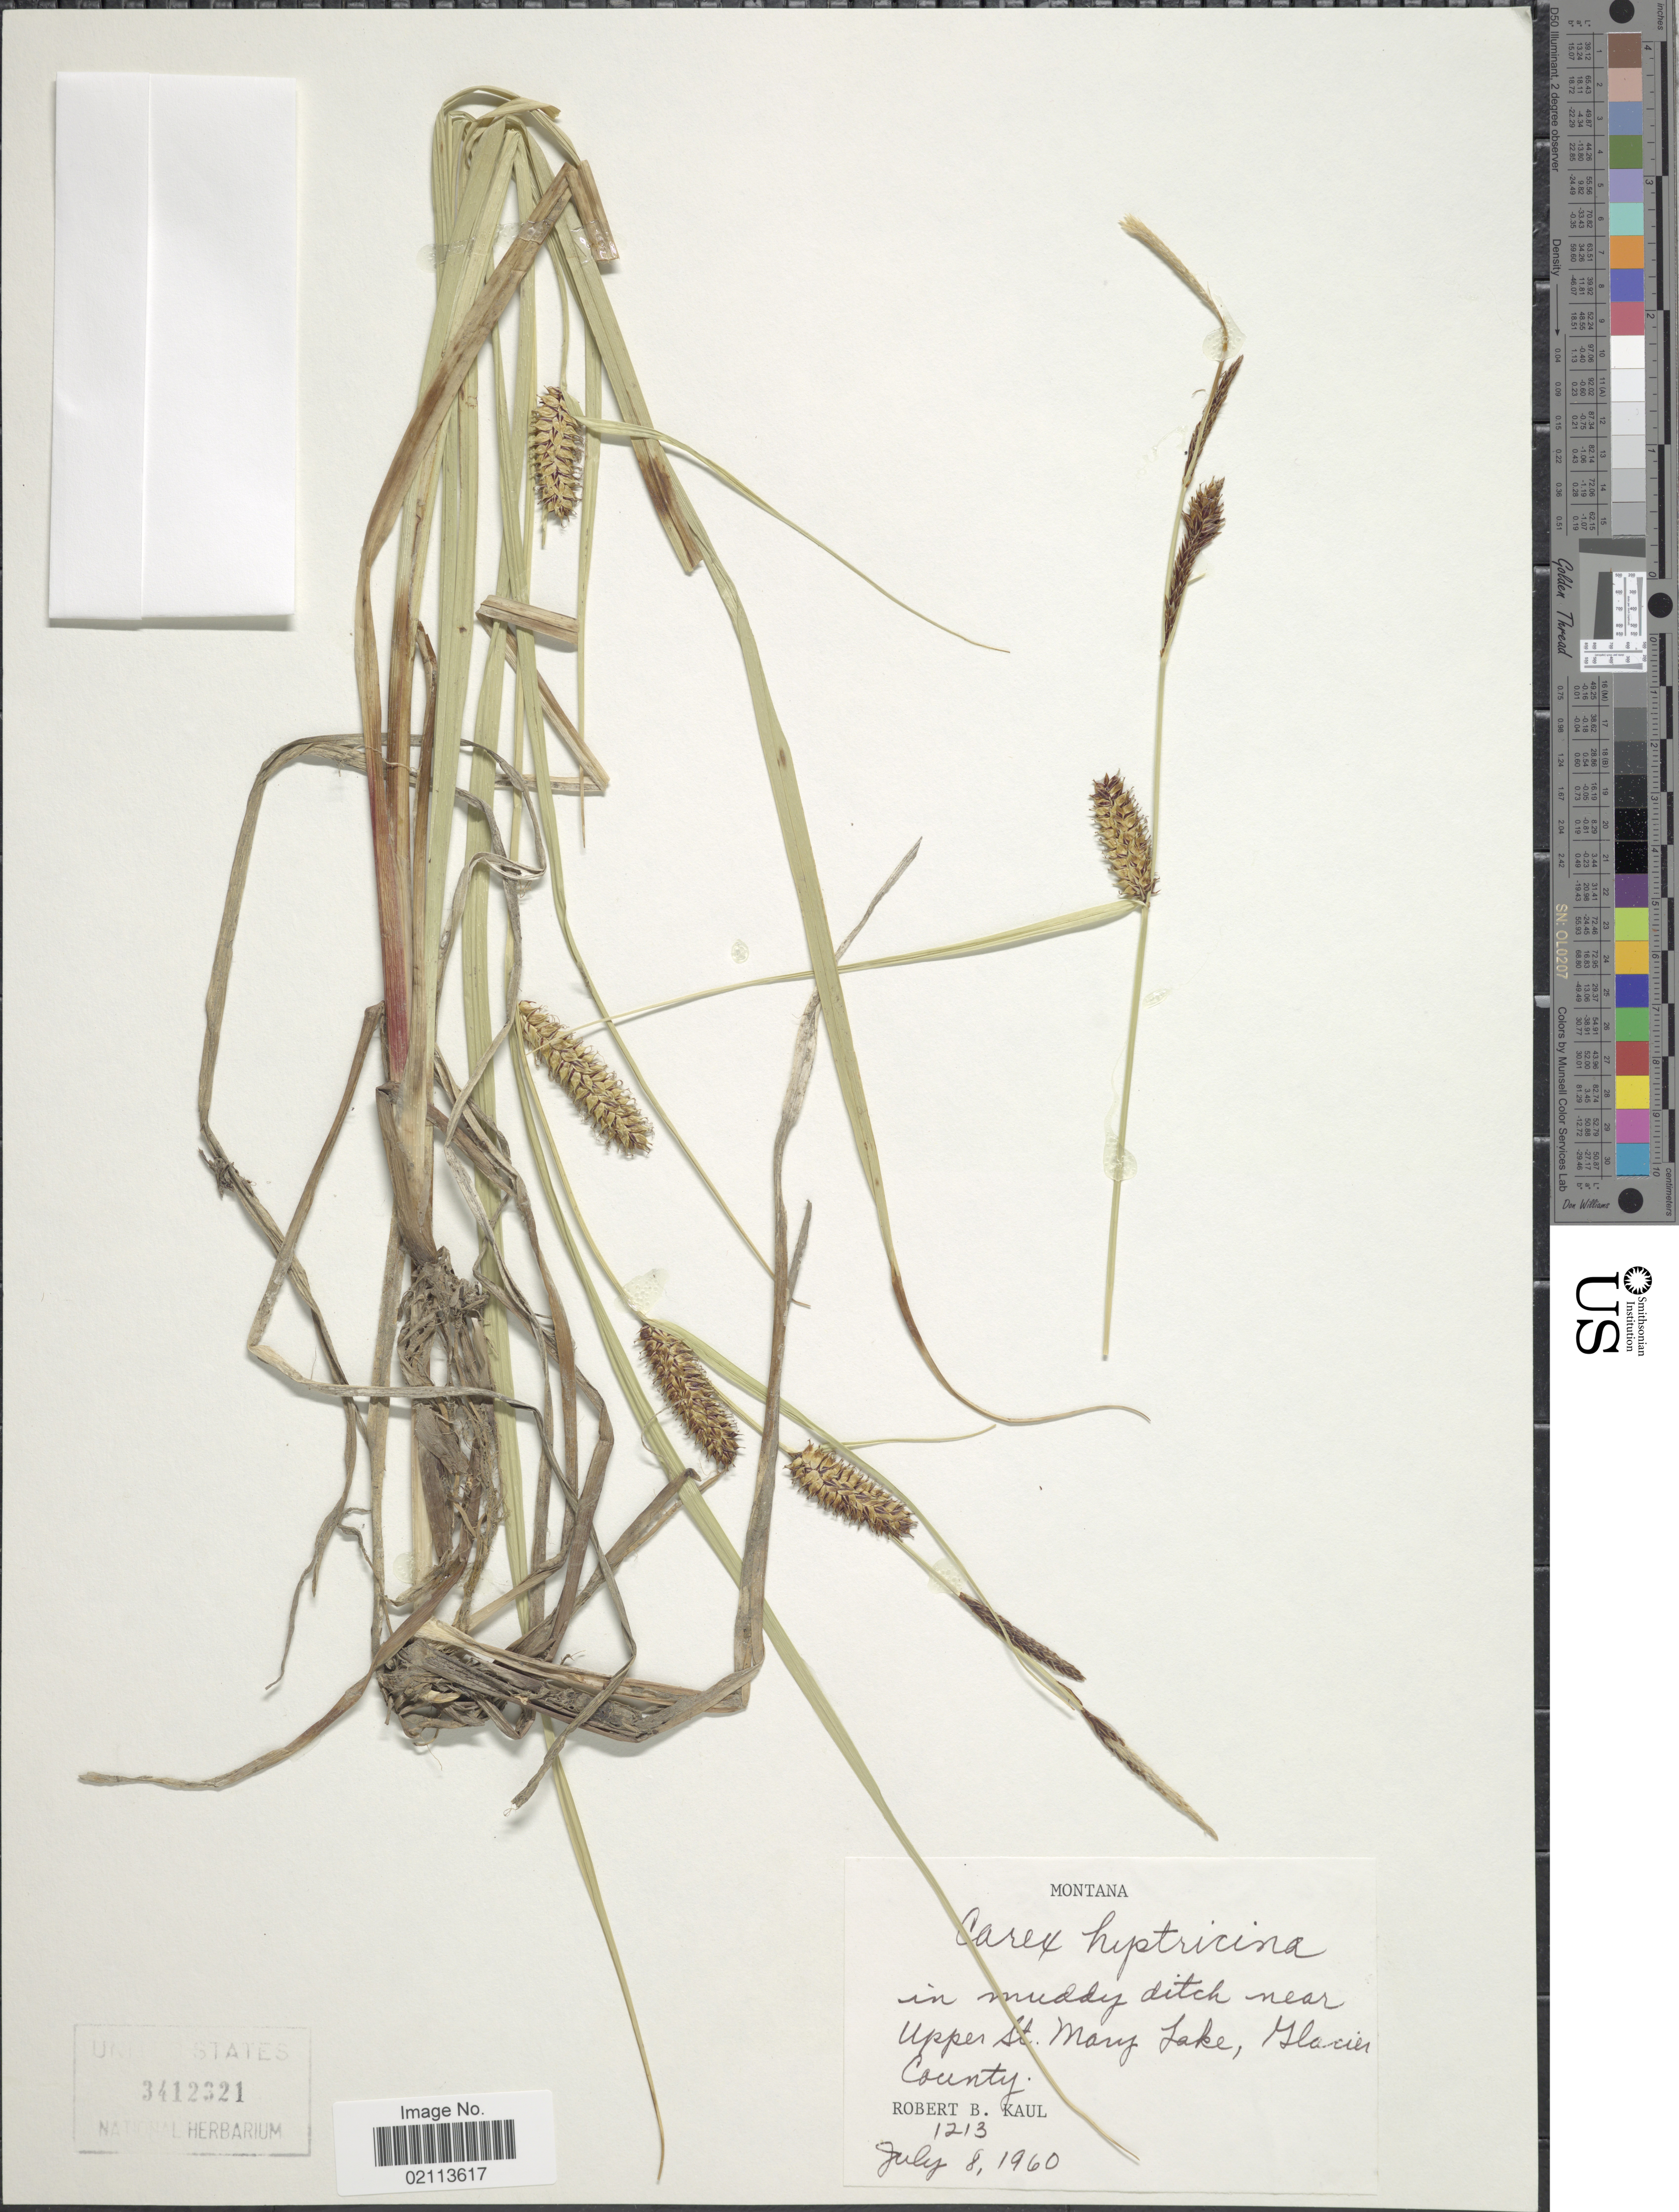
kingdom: Plantae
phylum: Tracheophyta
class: Liliopsida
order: Poales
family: Cyperaceae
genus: Carex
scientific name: Carex hystericina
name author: Muhl. ex Willd.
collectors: R. Kaul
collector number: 1213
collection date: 1960-07-08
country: United States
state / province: Montana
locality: In muddy ditch near Upper St Mary Lake, Glacier County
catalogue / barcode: US 3412321